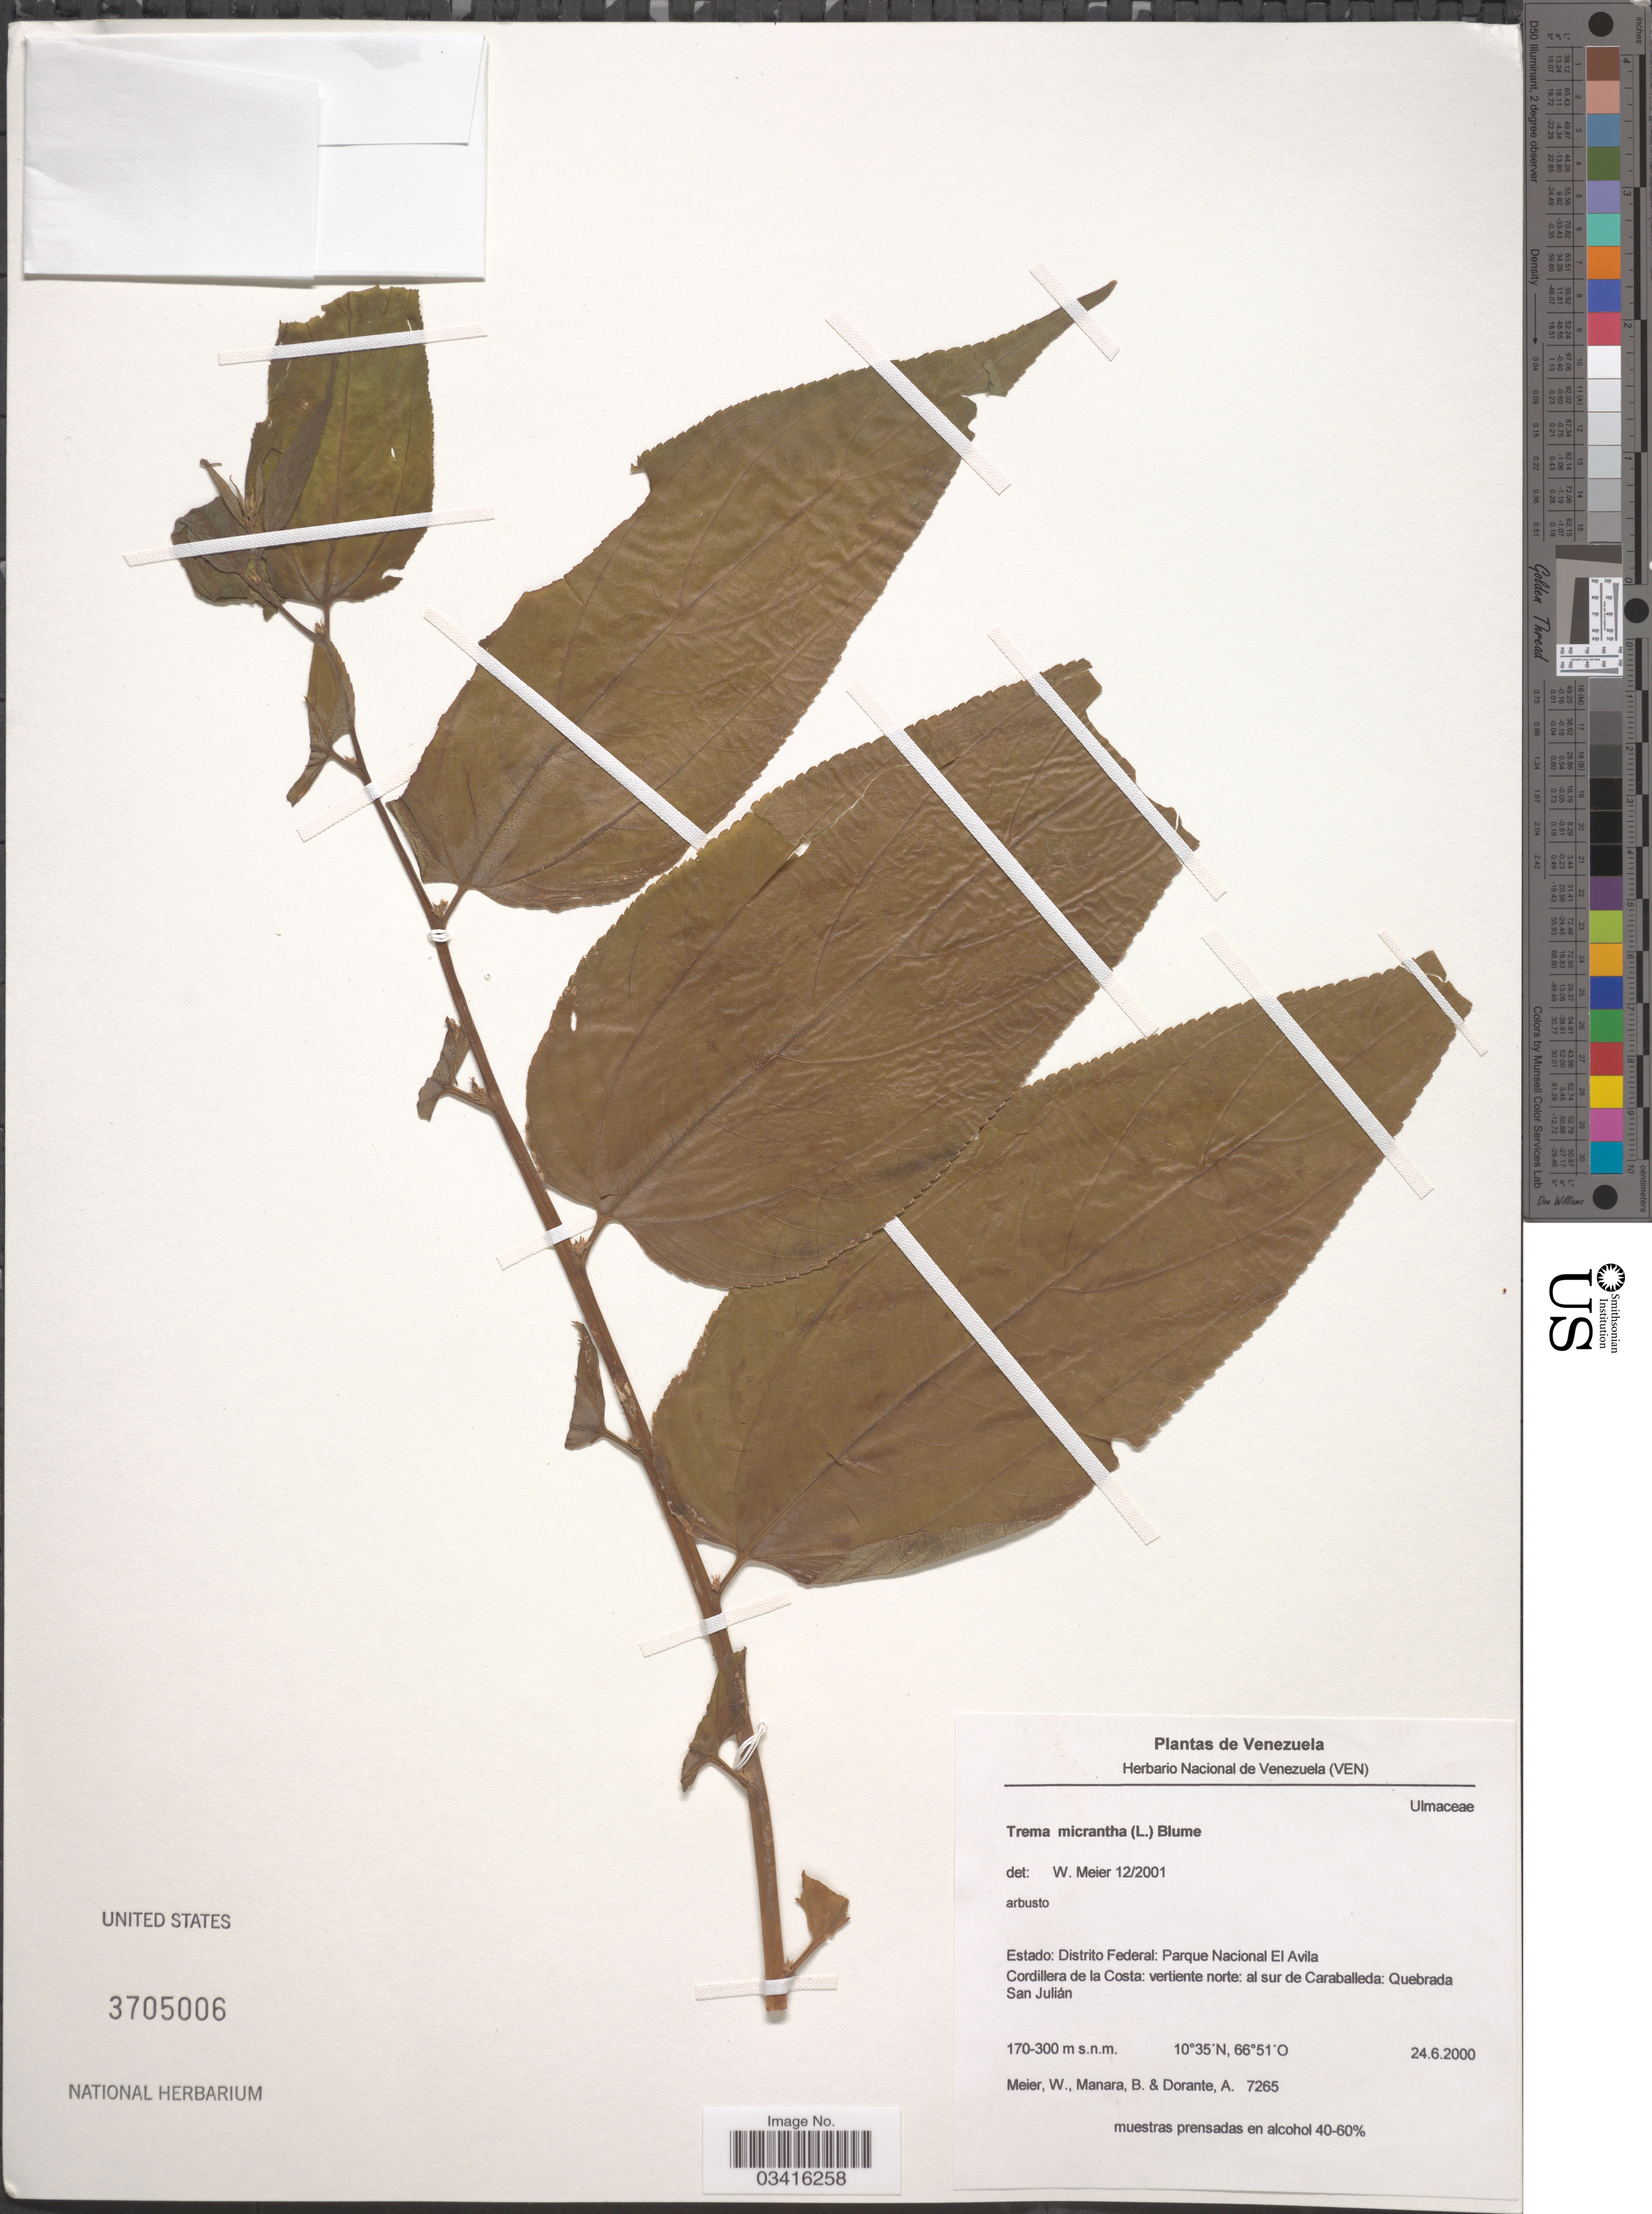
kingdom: Plantae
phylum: Tracheophyta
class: Magnoliopsida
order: Rosales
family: Cannabaceae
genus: Trema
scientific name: Trema micranthum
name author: (L.) Blume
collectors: W. Meier, B. Manara & A. Dorante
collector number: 7265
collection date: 2000-06-24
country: Venezuela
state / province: Miranda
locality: Estado: Distrito Federal: Parque Nacional El Avila. Cordillera de la Costa: vertiente norte: al sur de Caraballeda: Quebrada San Julián.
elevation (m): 170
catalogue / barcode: US 3705006